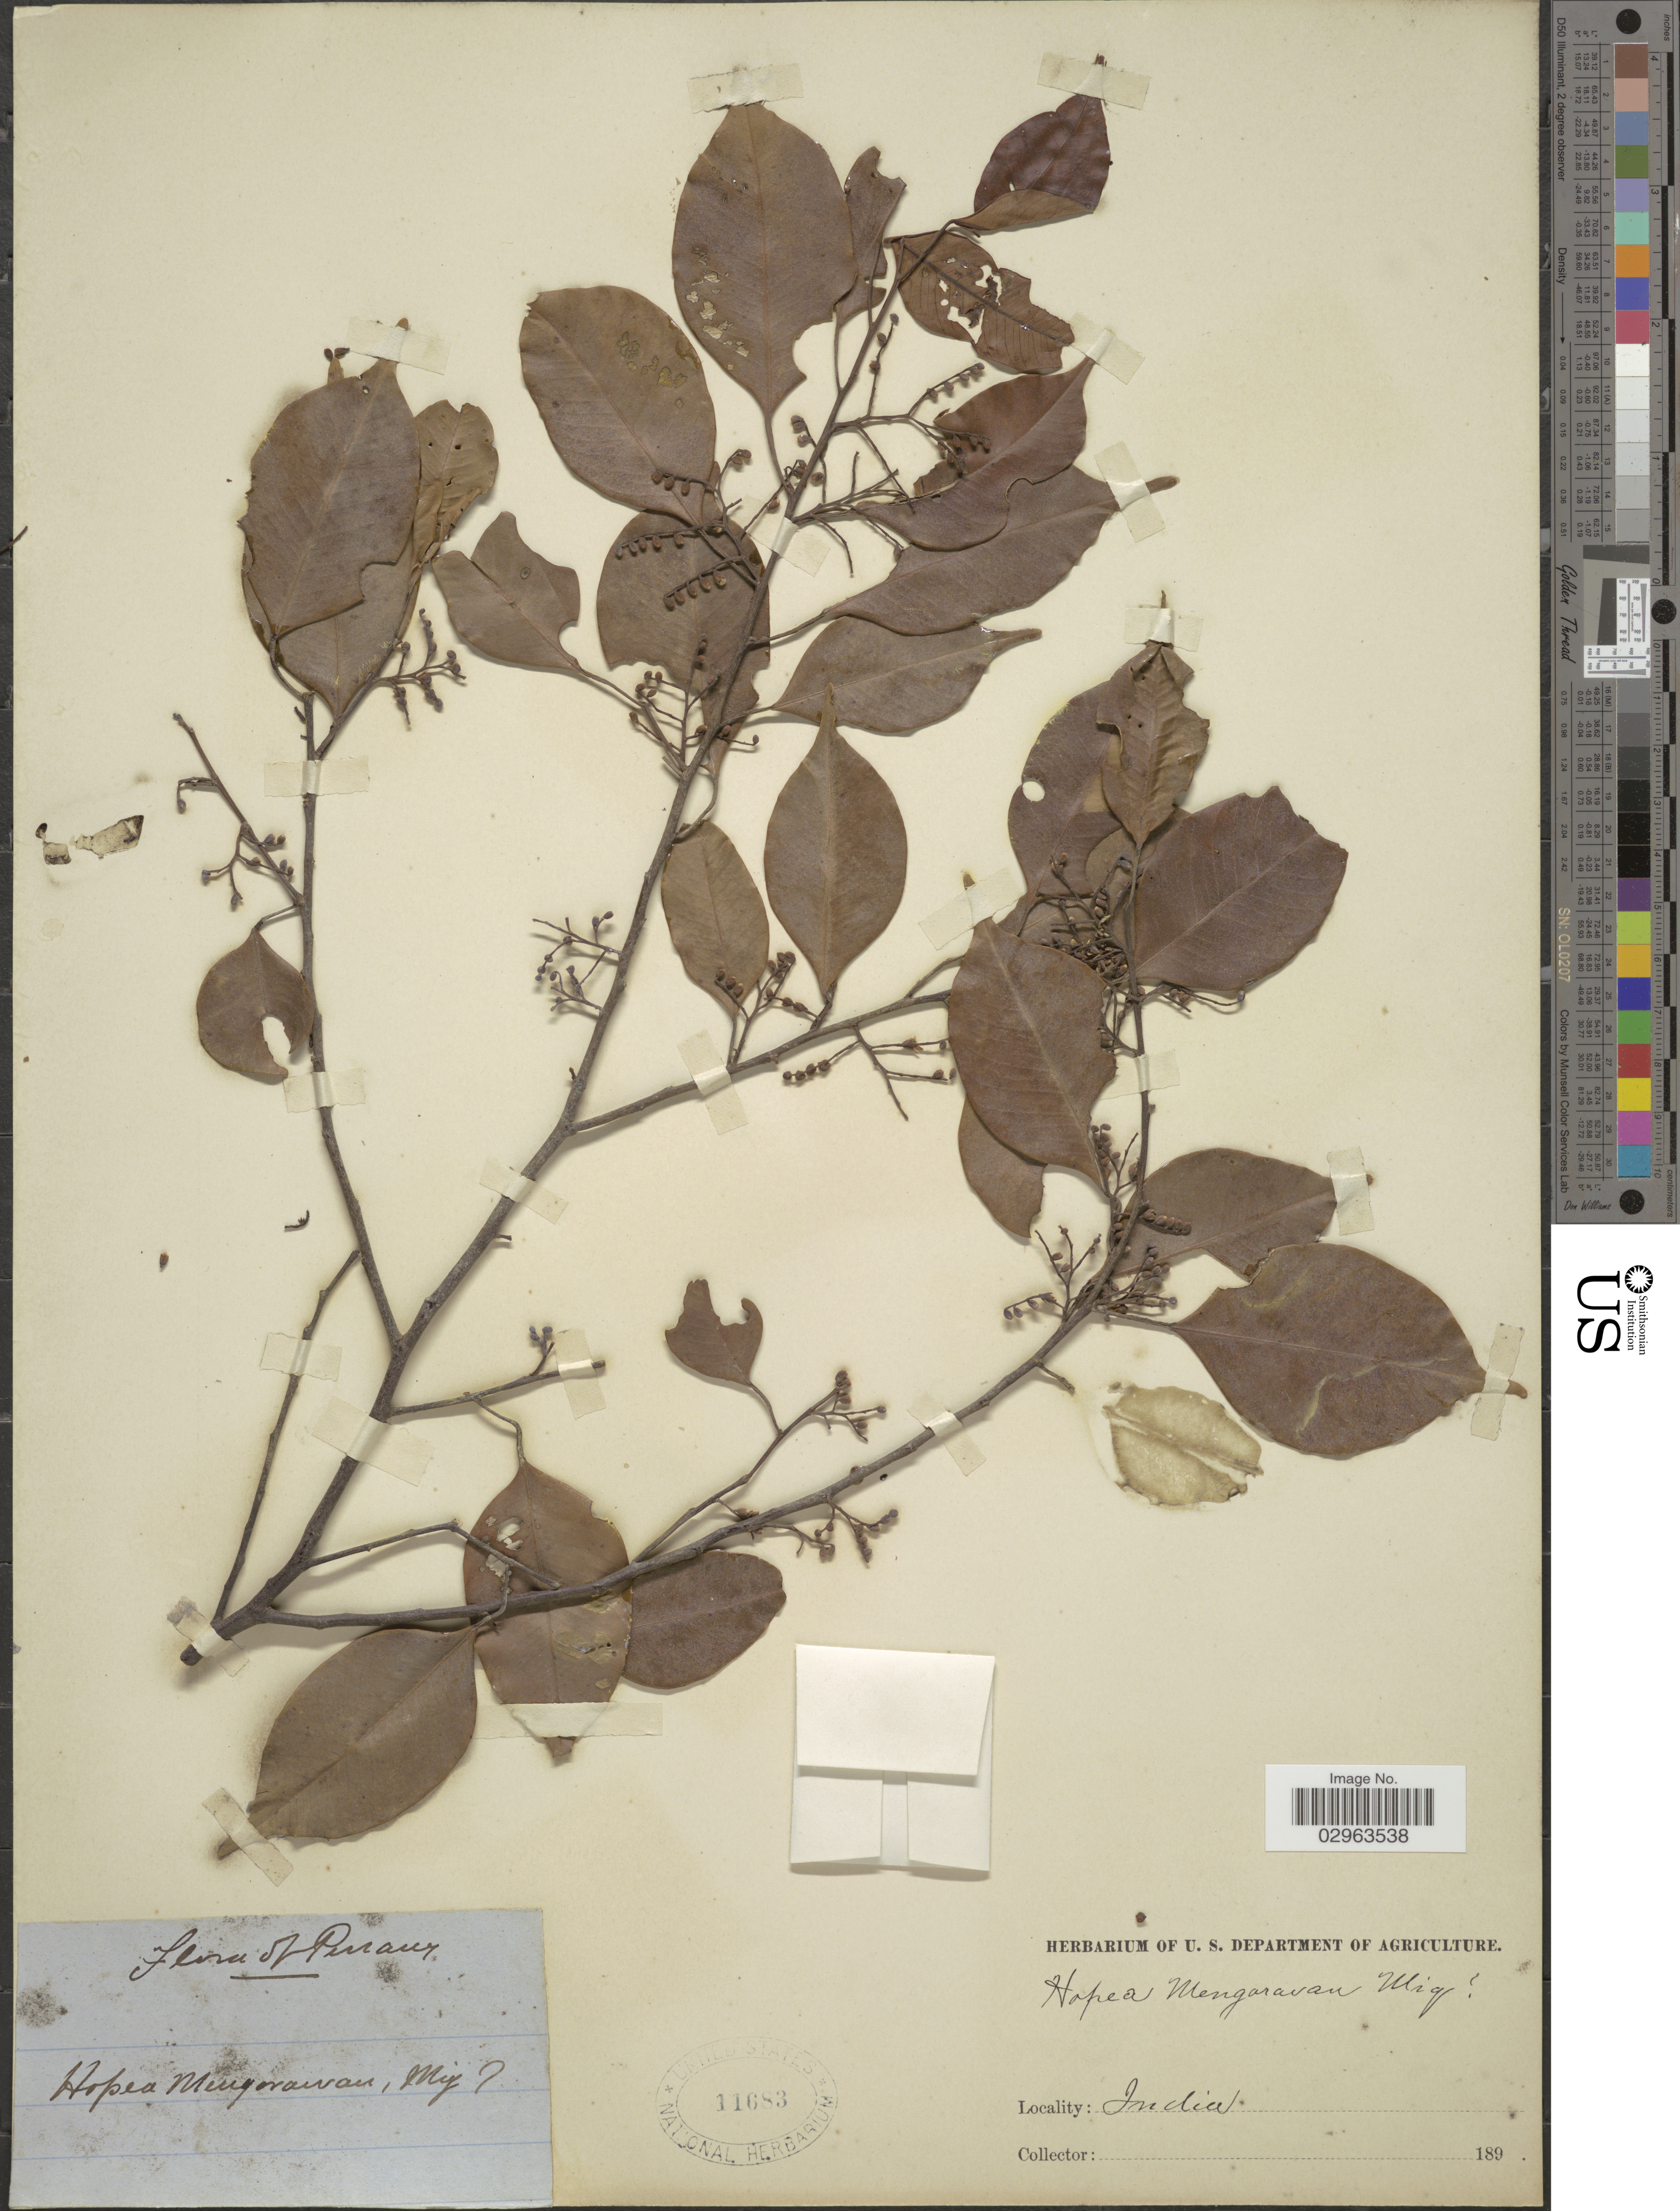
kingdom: Plantae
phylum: Tracheophyta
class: Magnoliopsida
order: Malvales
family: Dipterocarpaceae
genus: Hopea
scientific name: Hopea mengarawan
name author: Miq.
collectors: ex herb. U. S. Department of Agriculture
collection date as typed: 189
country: Malaysia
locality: Penang.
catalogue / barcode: US 11683